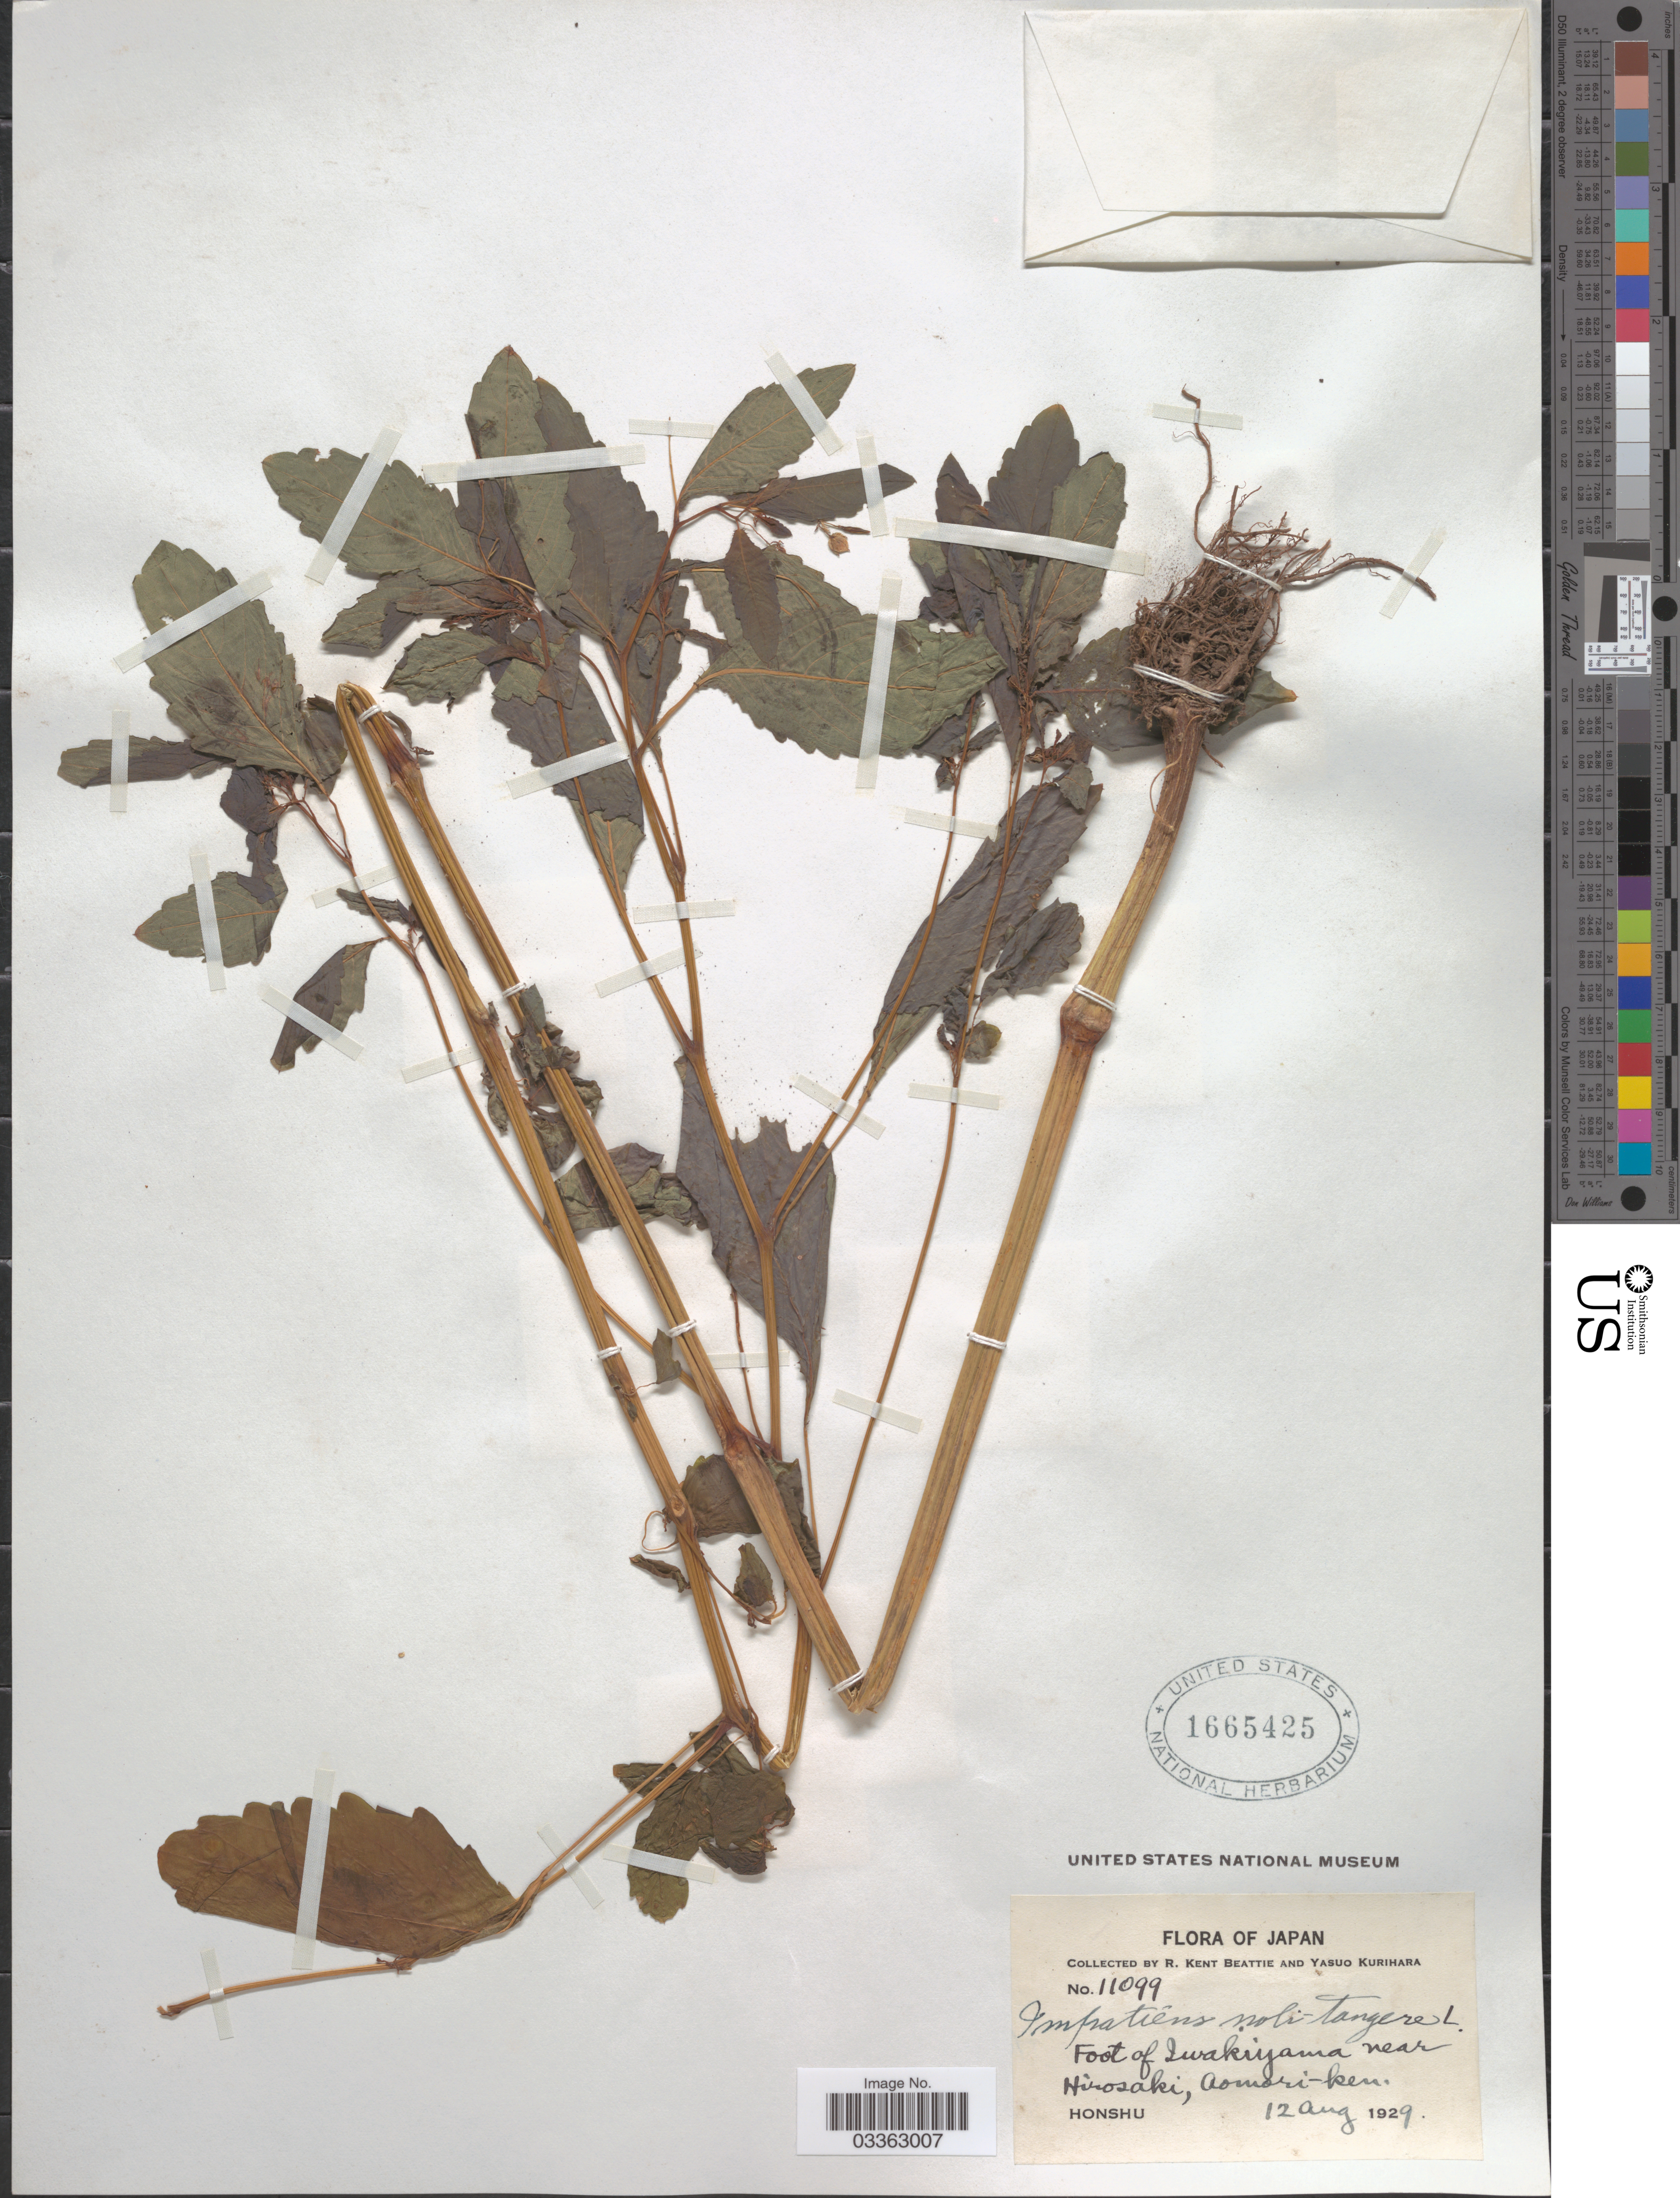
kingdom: Plantae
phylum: Tracheophyta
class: Magnoliopsida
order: Ericales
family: Balsaminaceae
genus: Impatiens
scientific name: Impatiens noli-tangere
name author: L.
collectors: R. K. Beattie & Y. Kurihara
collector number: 11099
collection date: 1929-08-12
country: Japan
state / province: Aomori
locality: Foot of Iwakiyama near Hirosaki, Aomori-ken, Honshu.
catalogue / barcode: US 1665425